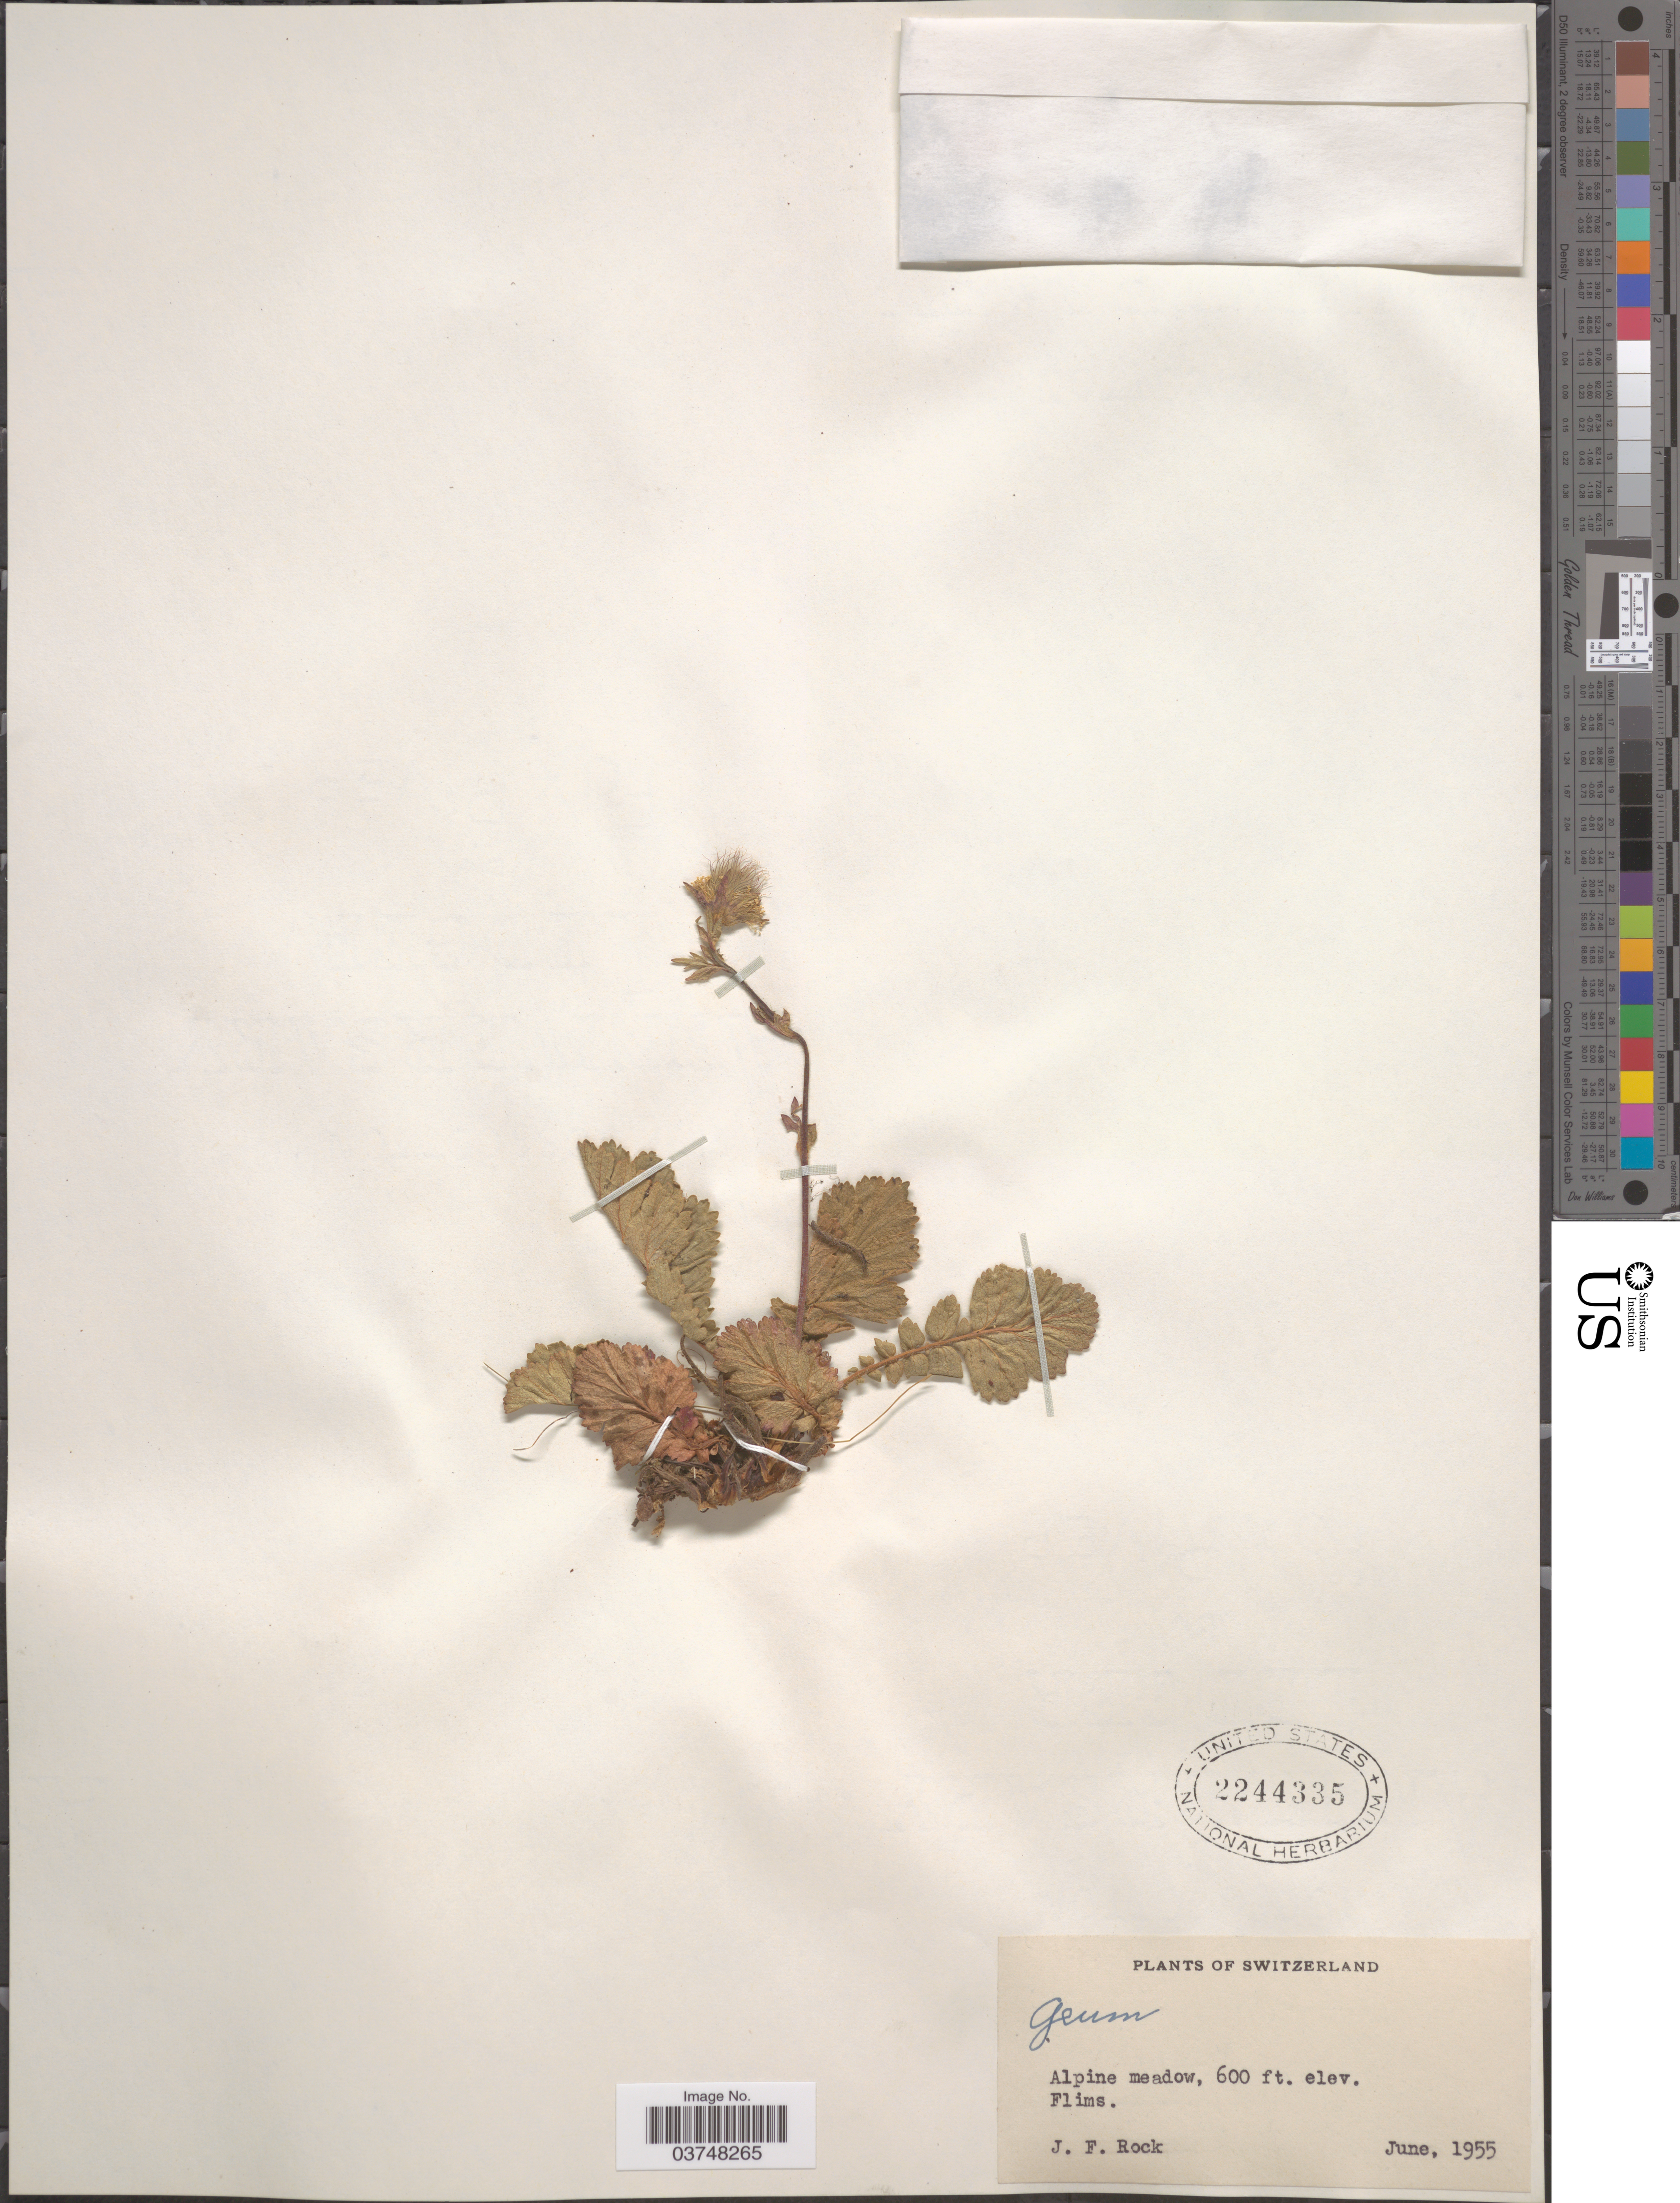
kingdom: Plantae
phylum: Tracheophyta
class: Magnoliopsida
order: Rosales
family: Rosaceae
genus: Geum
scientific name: Geum sp.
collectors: J. Rock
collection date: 1955-06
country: Switzerland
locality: Flims [unsure placement].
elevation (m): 183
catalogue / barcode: US 2244335